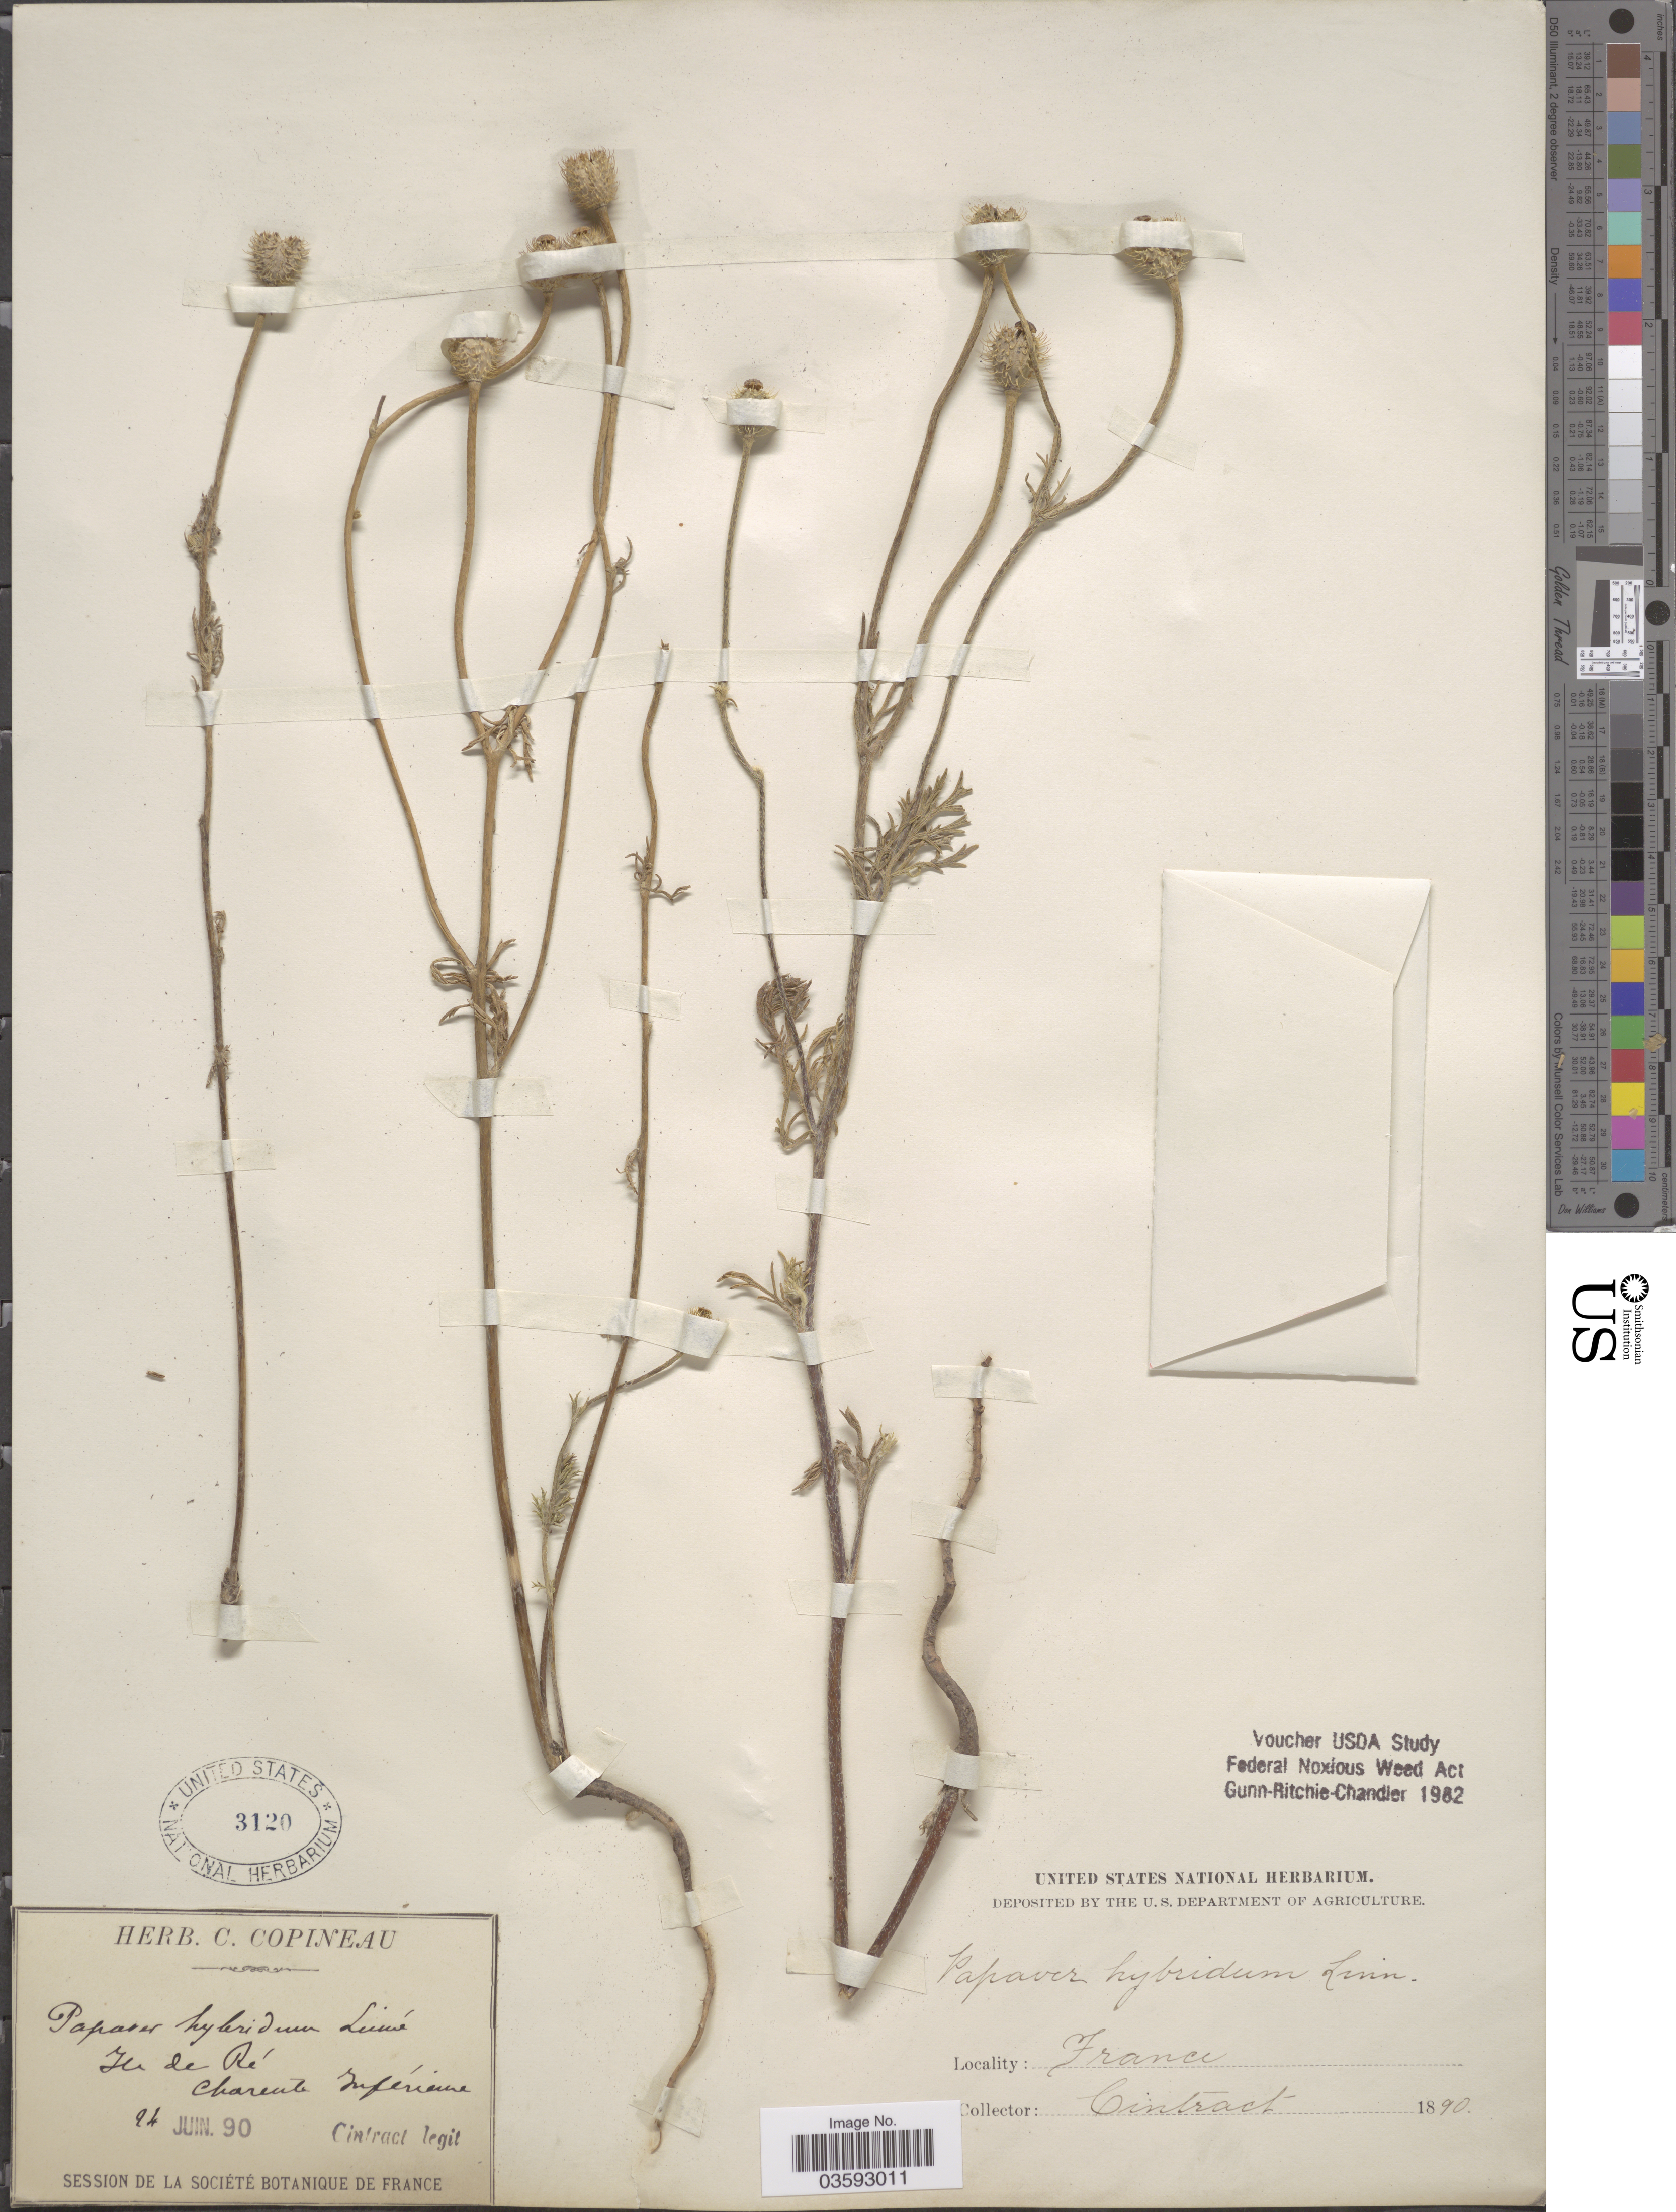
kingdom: Plantae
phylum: Tracheophyta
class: Magnoliopsida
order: Ranunculales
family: Papaveraceae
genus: Papaver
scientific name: Papaver hybridum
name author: L.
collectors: Cintract, --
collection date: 1890-06-24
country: France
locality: Ile de Ré Charente Inférieure.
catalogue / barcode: US 3120